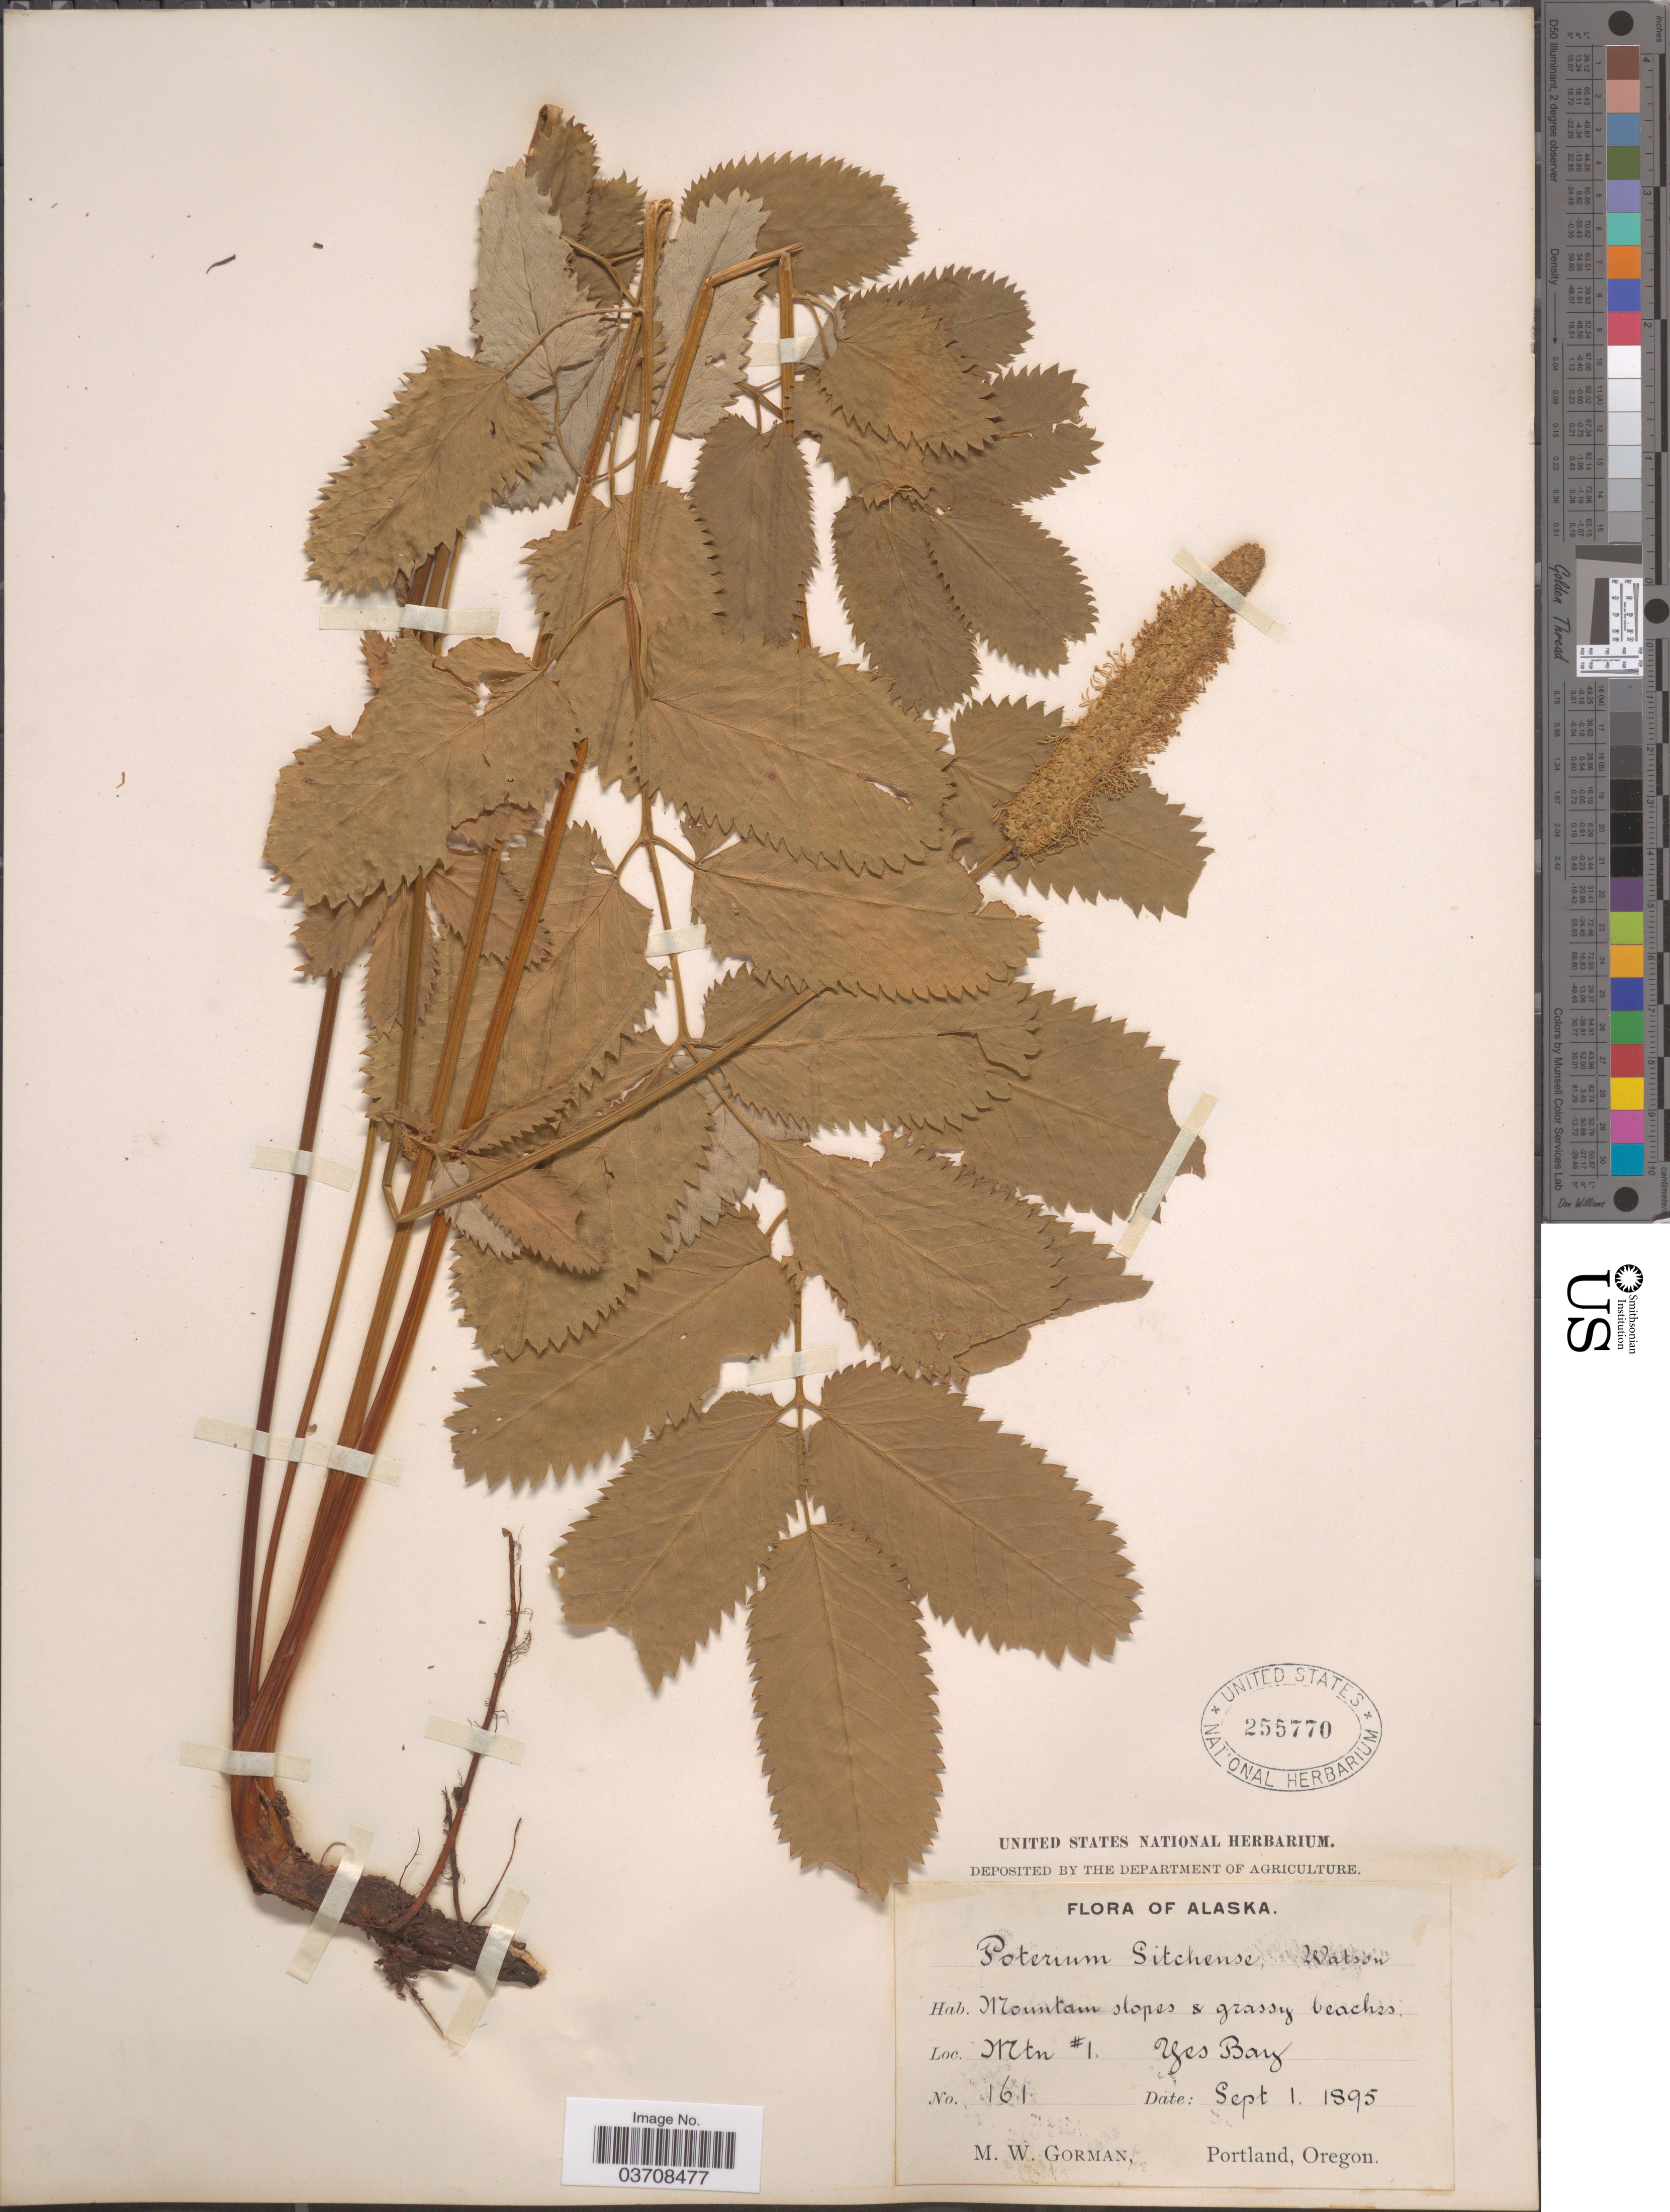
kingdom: Plantae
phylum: Tracheophyta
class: Magnoliopsida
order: Rosales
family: Rosaceae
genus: Sanguisorba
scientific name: Sanguisorba stipulata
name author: Raf.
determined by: Strong, Mark T., (BOT), Smithsonian Institution - National Museum of Natural History (UNITED STATES)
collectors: M. W. Gorman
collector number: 161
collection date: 1895-09-01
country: United States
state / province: Alaska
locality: Mountain slopes & grassy beaches. Mtn #1 Yes Bay.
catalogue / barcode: US 255770